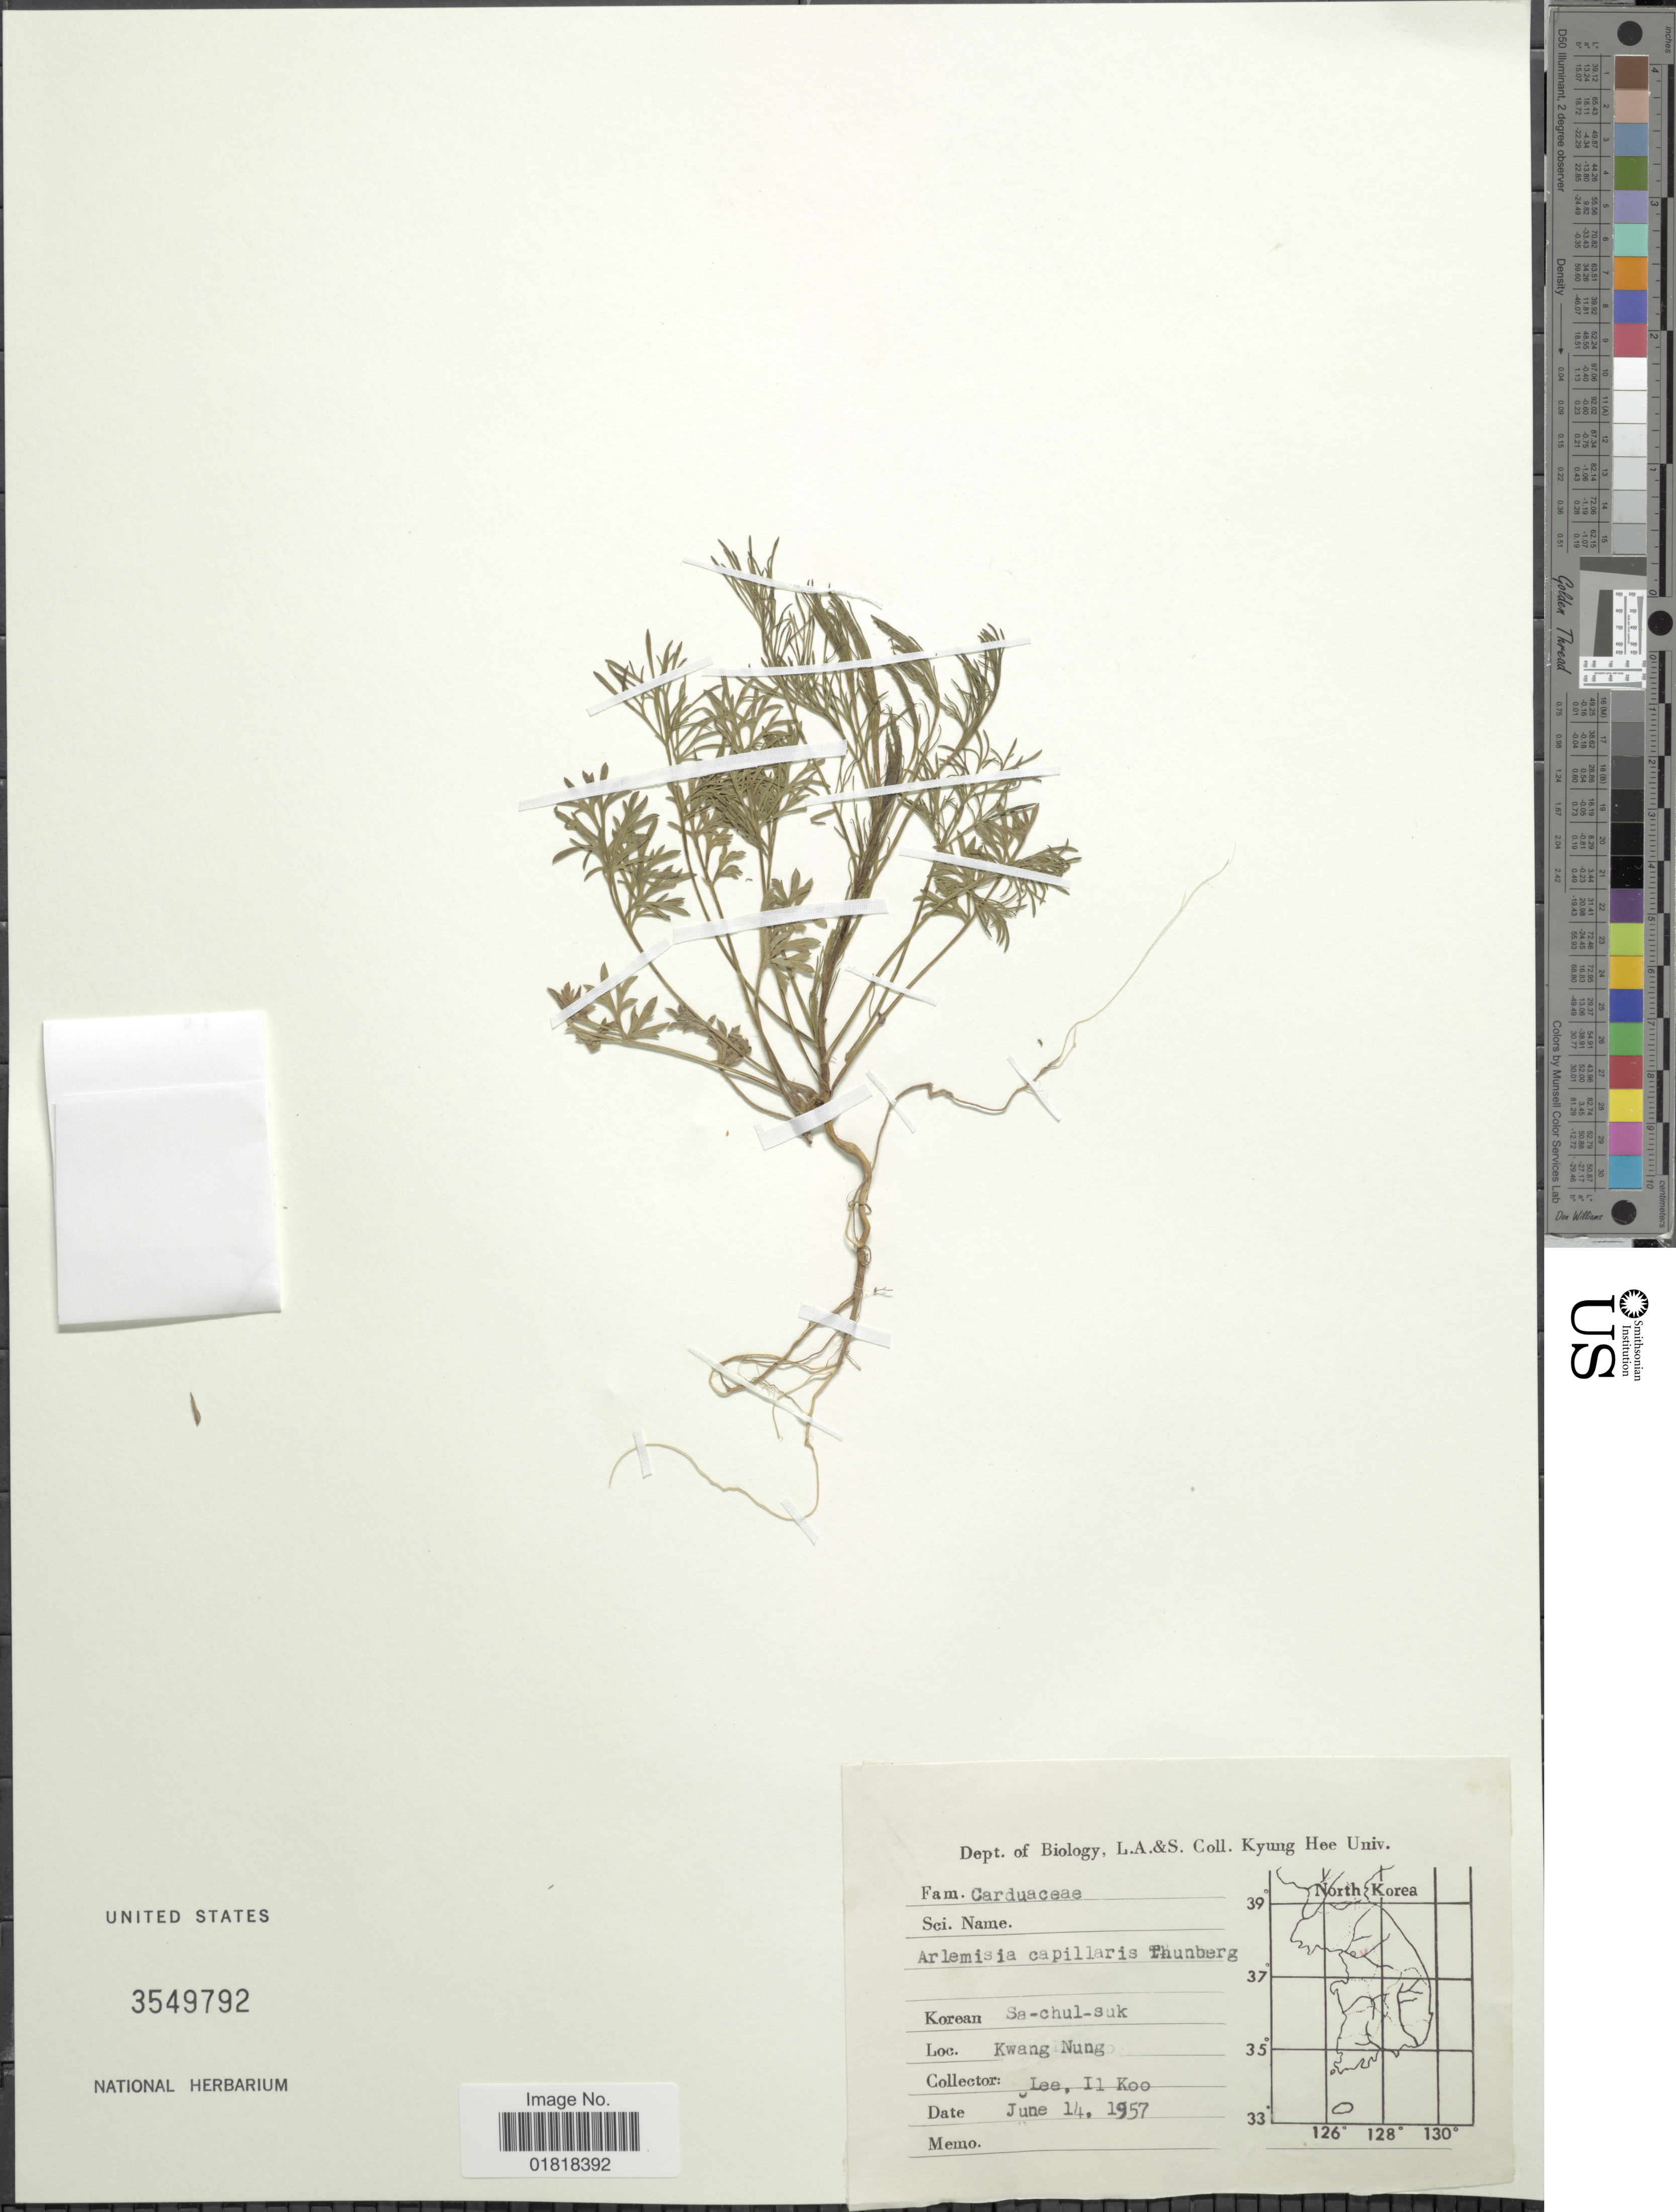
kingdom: Plantae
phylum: Tracheophyta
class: Magnoliopsida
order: Asterales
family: Asteraceae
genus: Artemisia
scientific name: Artemisia capillaris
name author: Thunb.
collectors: I. Lee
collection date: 1957-06-14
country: South Korea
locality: Kwang Nung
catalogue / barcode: US 3549792